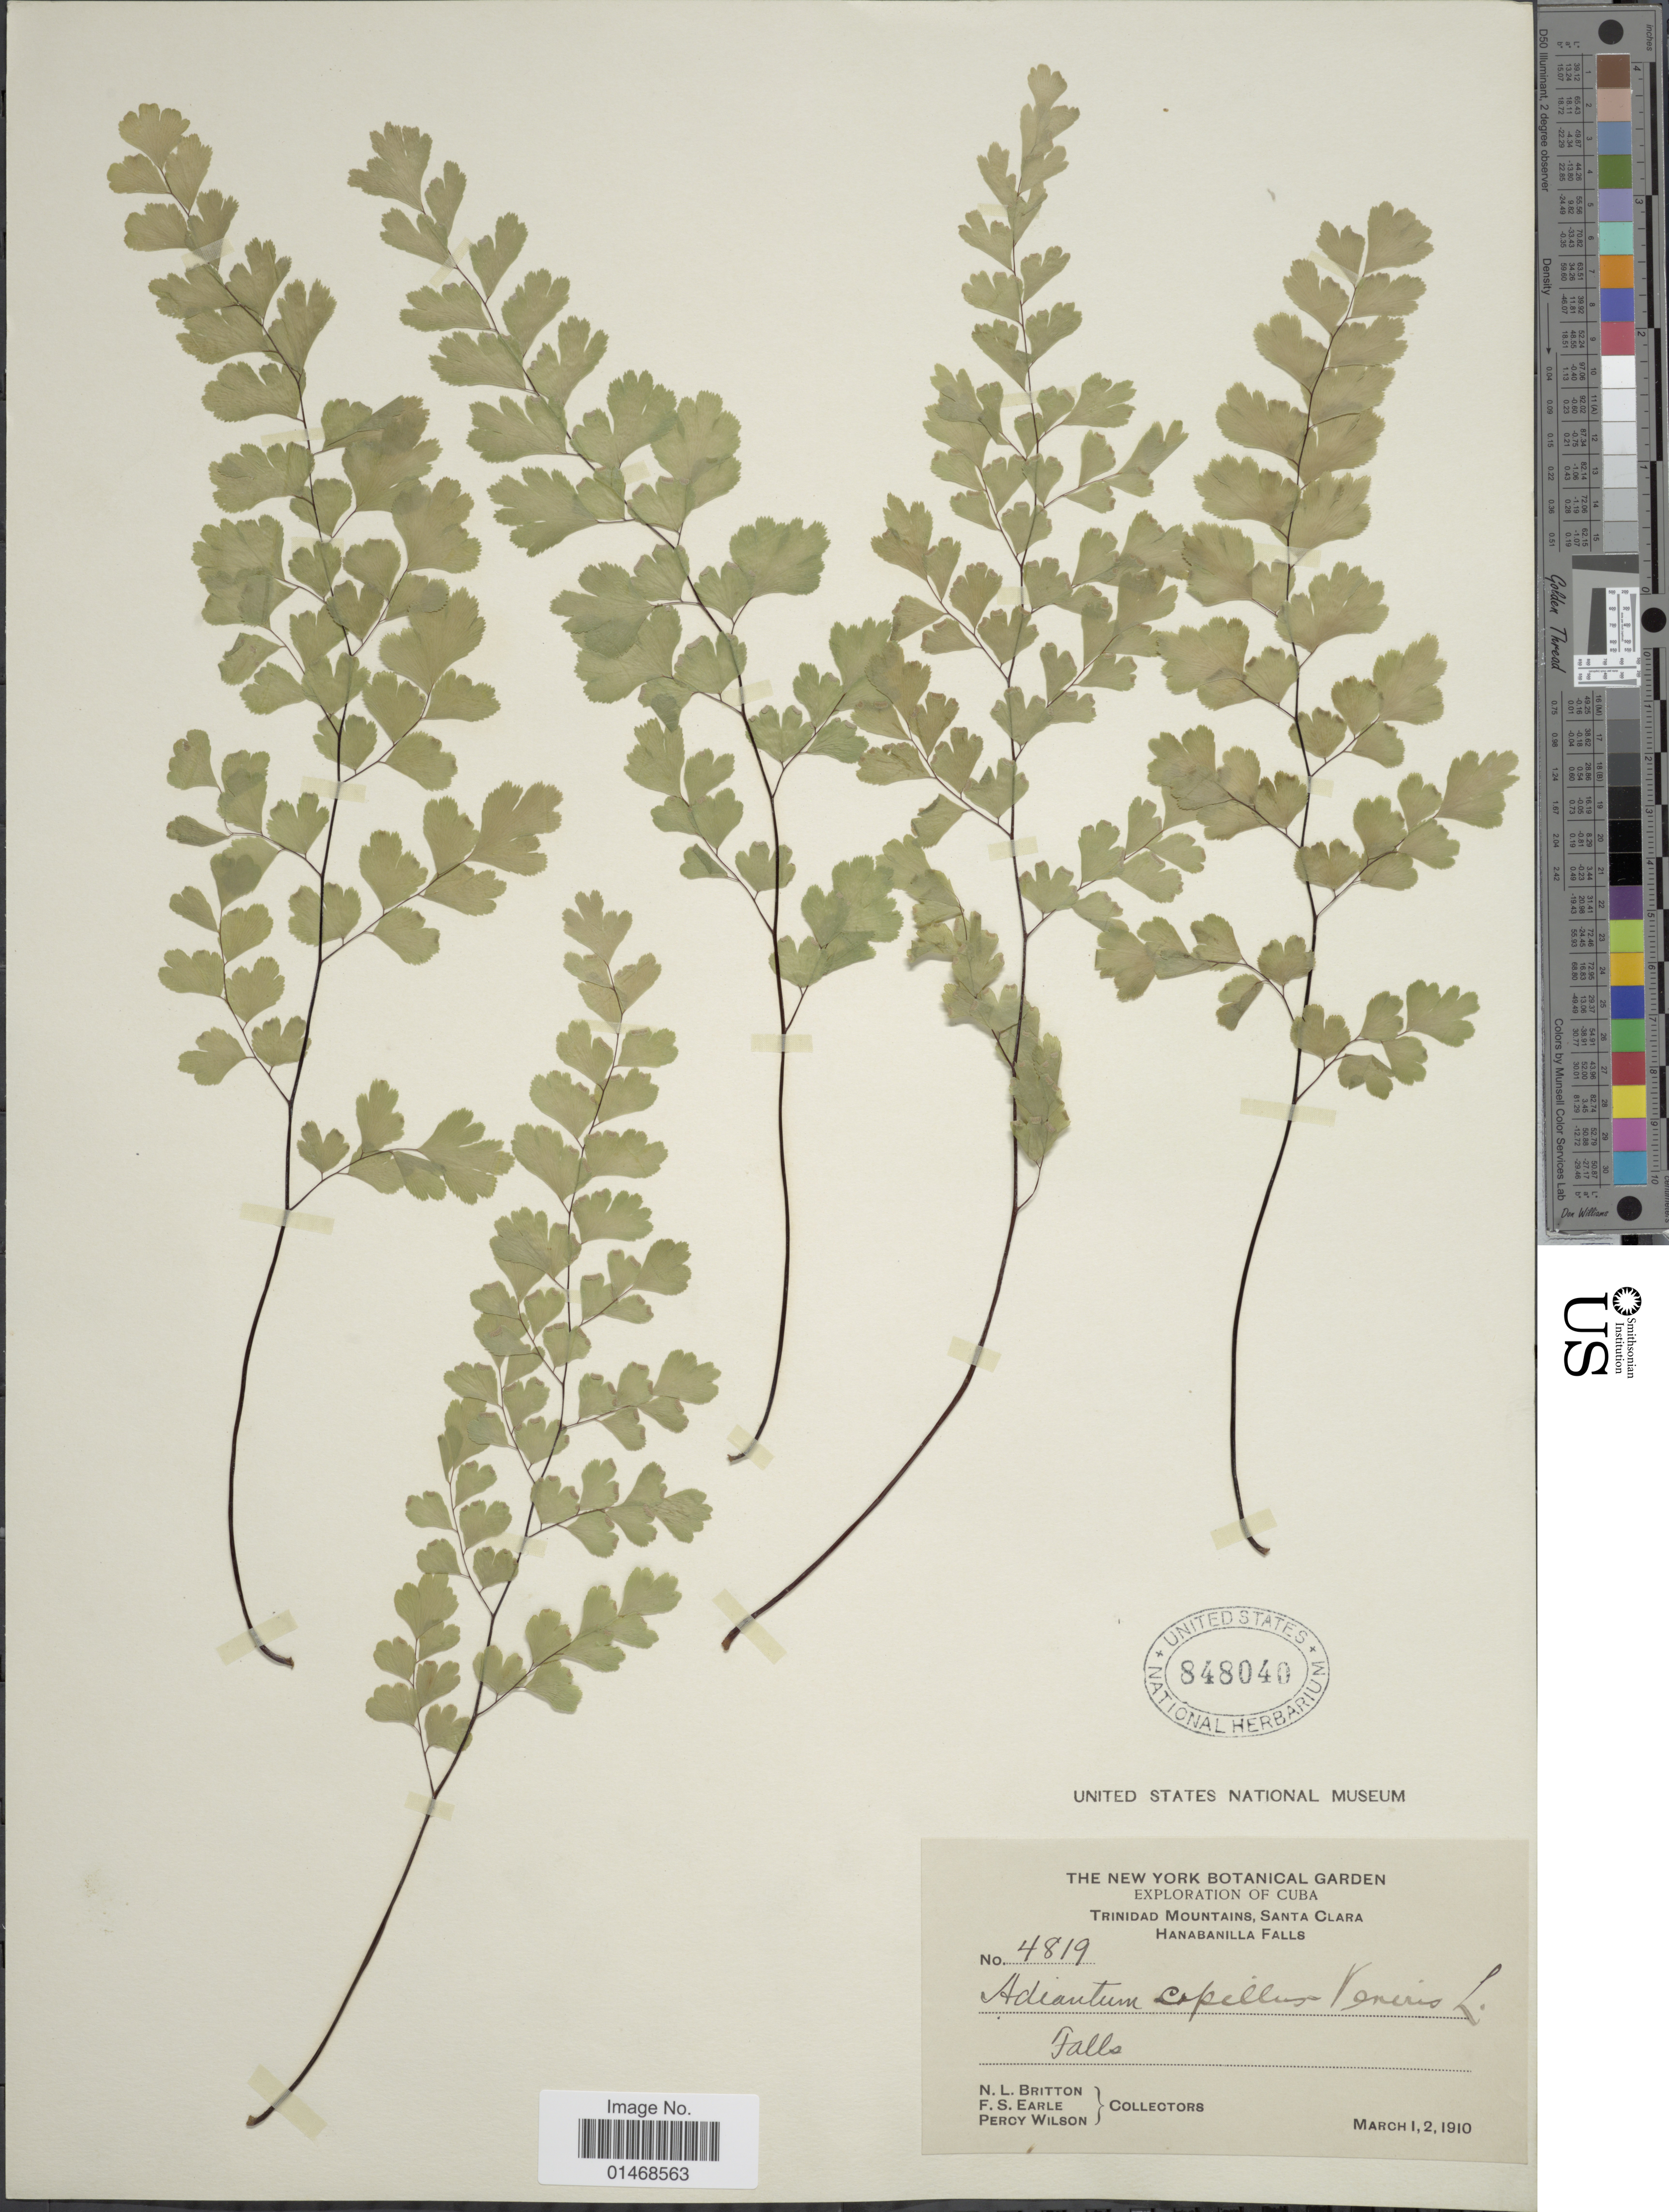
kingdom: Plantae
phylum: Tracheophyta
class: Polypodiopsida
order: Polypodiales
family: Pteridaceae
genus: Adiantum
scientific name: Adiantum capillus-veneris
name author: L.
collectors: N. Britton, F. S. Earle & P. Wilson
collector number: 4819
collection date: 1910-03-01/1910-03-02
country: Cuba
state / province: Las Villas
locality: Trinidad Mountains, Santa Clara Hanabanilla Falls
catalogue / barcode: US 848040